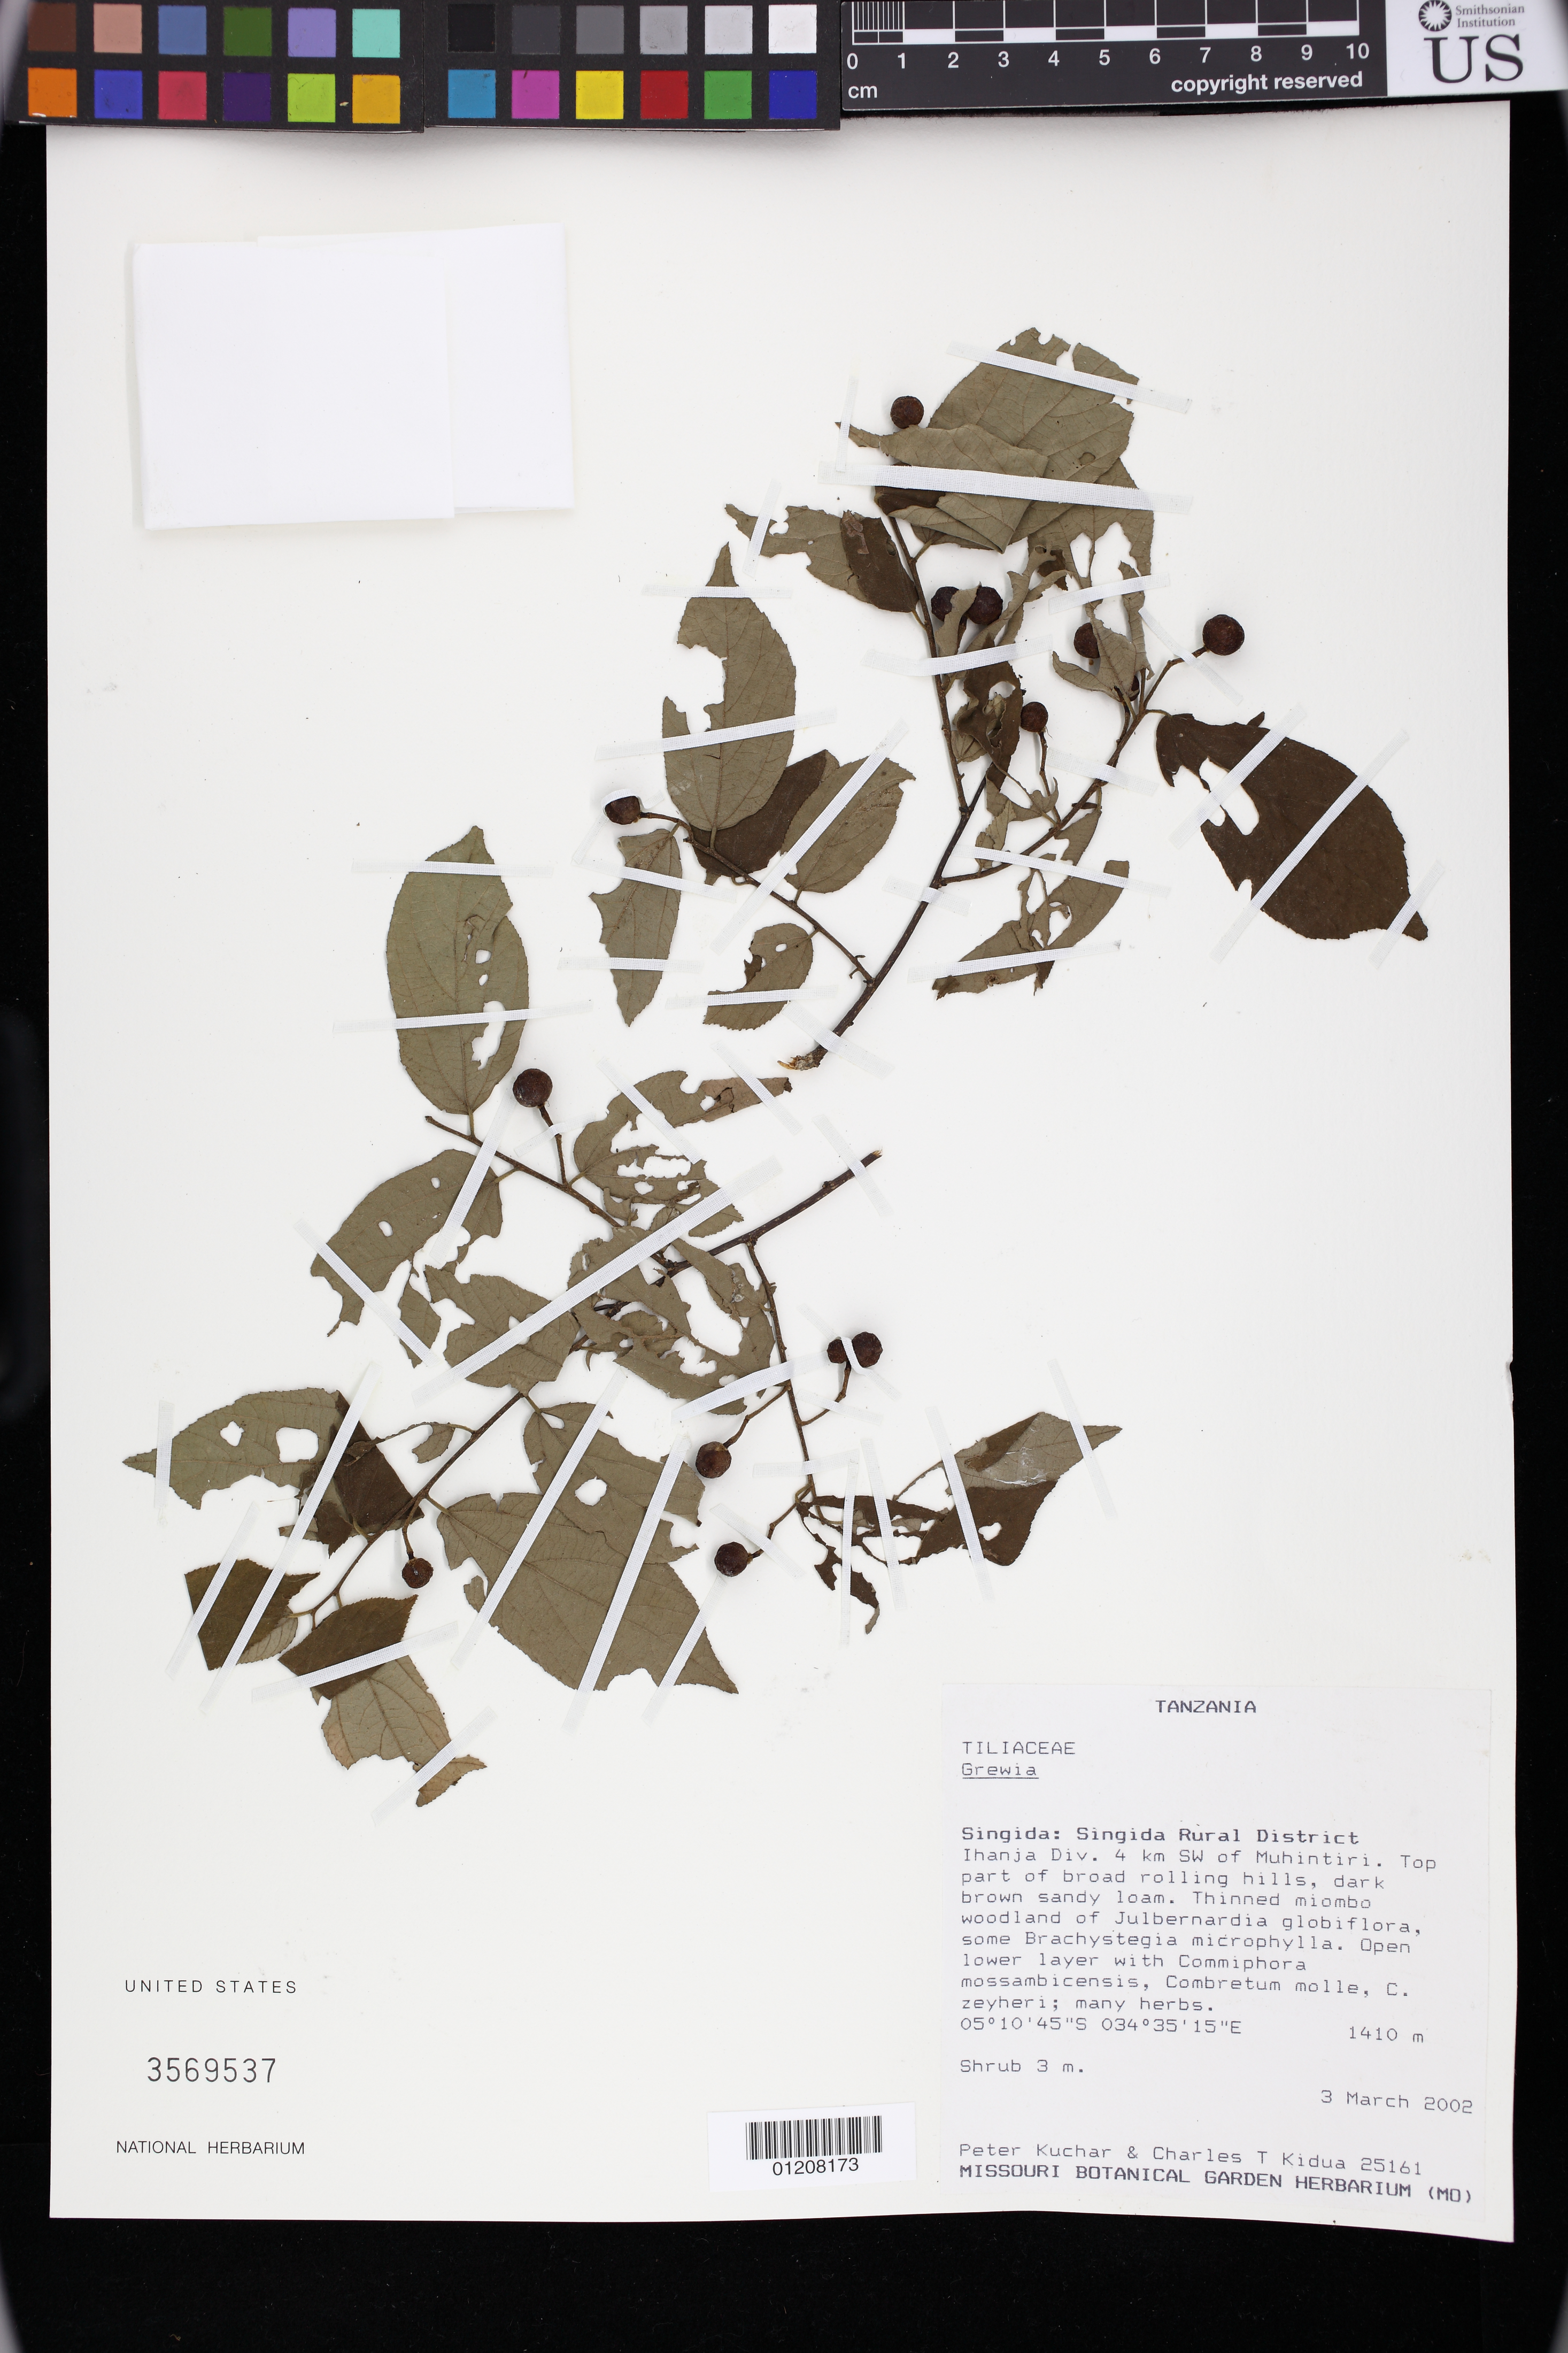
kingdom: Plantae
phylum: Tracheophyta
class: Magnoliopsida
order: Malvales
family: Malvaceae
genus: Grewia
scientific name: Grewia sp.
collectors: P. Kuchar & C. Kidua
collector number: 25161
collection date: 2002-03-03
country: Tanzania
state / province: Singida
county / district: Singuda Rural District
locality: Ihanja Div. 4 km SW of Muhintiri. Top part of broad rolling hills., brown sandy loam.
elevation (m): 1410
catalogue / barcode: US 3569537